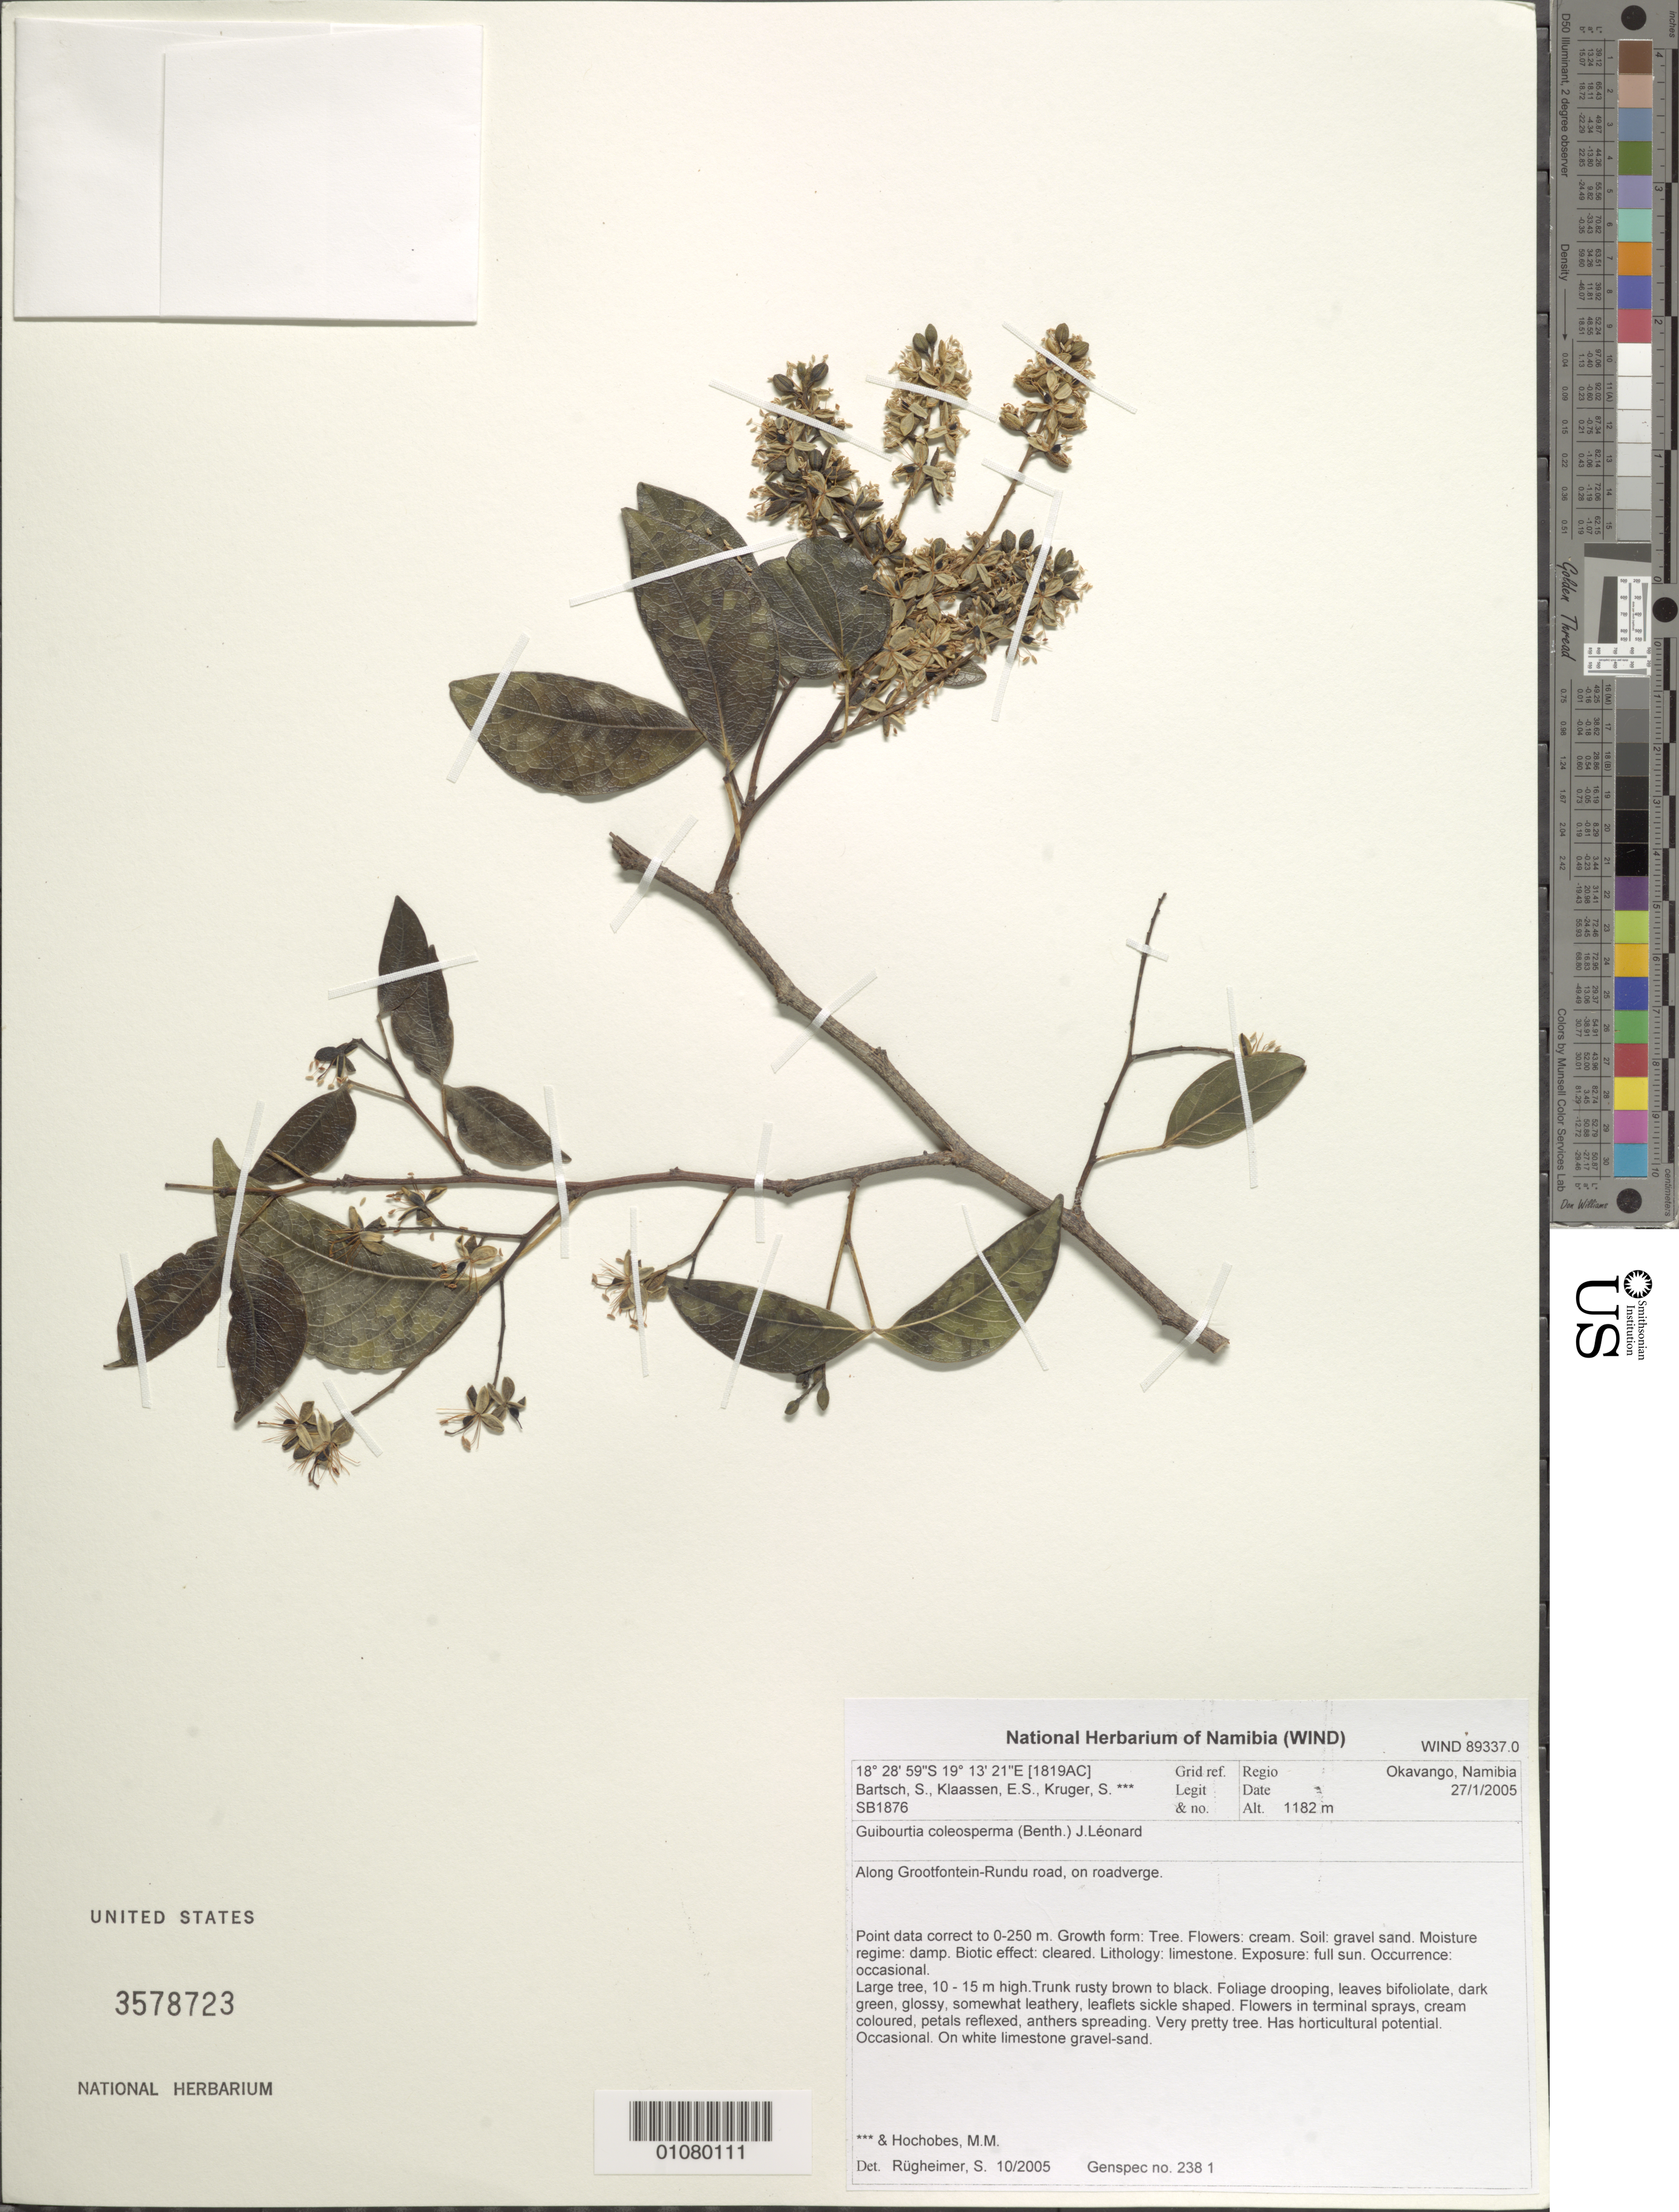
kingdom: Plantae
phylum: Tracheophyta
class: Magnoliopsida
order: Fabales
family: Fabaceae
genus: Guibourtia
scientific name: Guibourtia coleosperma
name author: (Benth.) J. Léonard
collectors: S. Bartsch, E. S. Klaassen, S. Kruger & M. Hochobes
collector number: SB 1876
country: Namibia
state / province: Kavango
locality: Along Grootfontein-Rundu Road, on roadverge.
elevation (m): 1182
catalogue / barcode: US 3578723